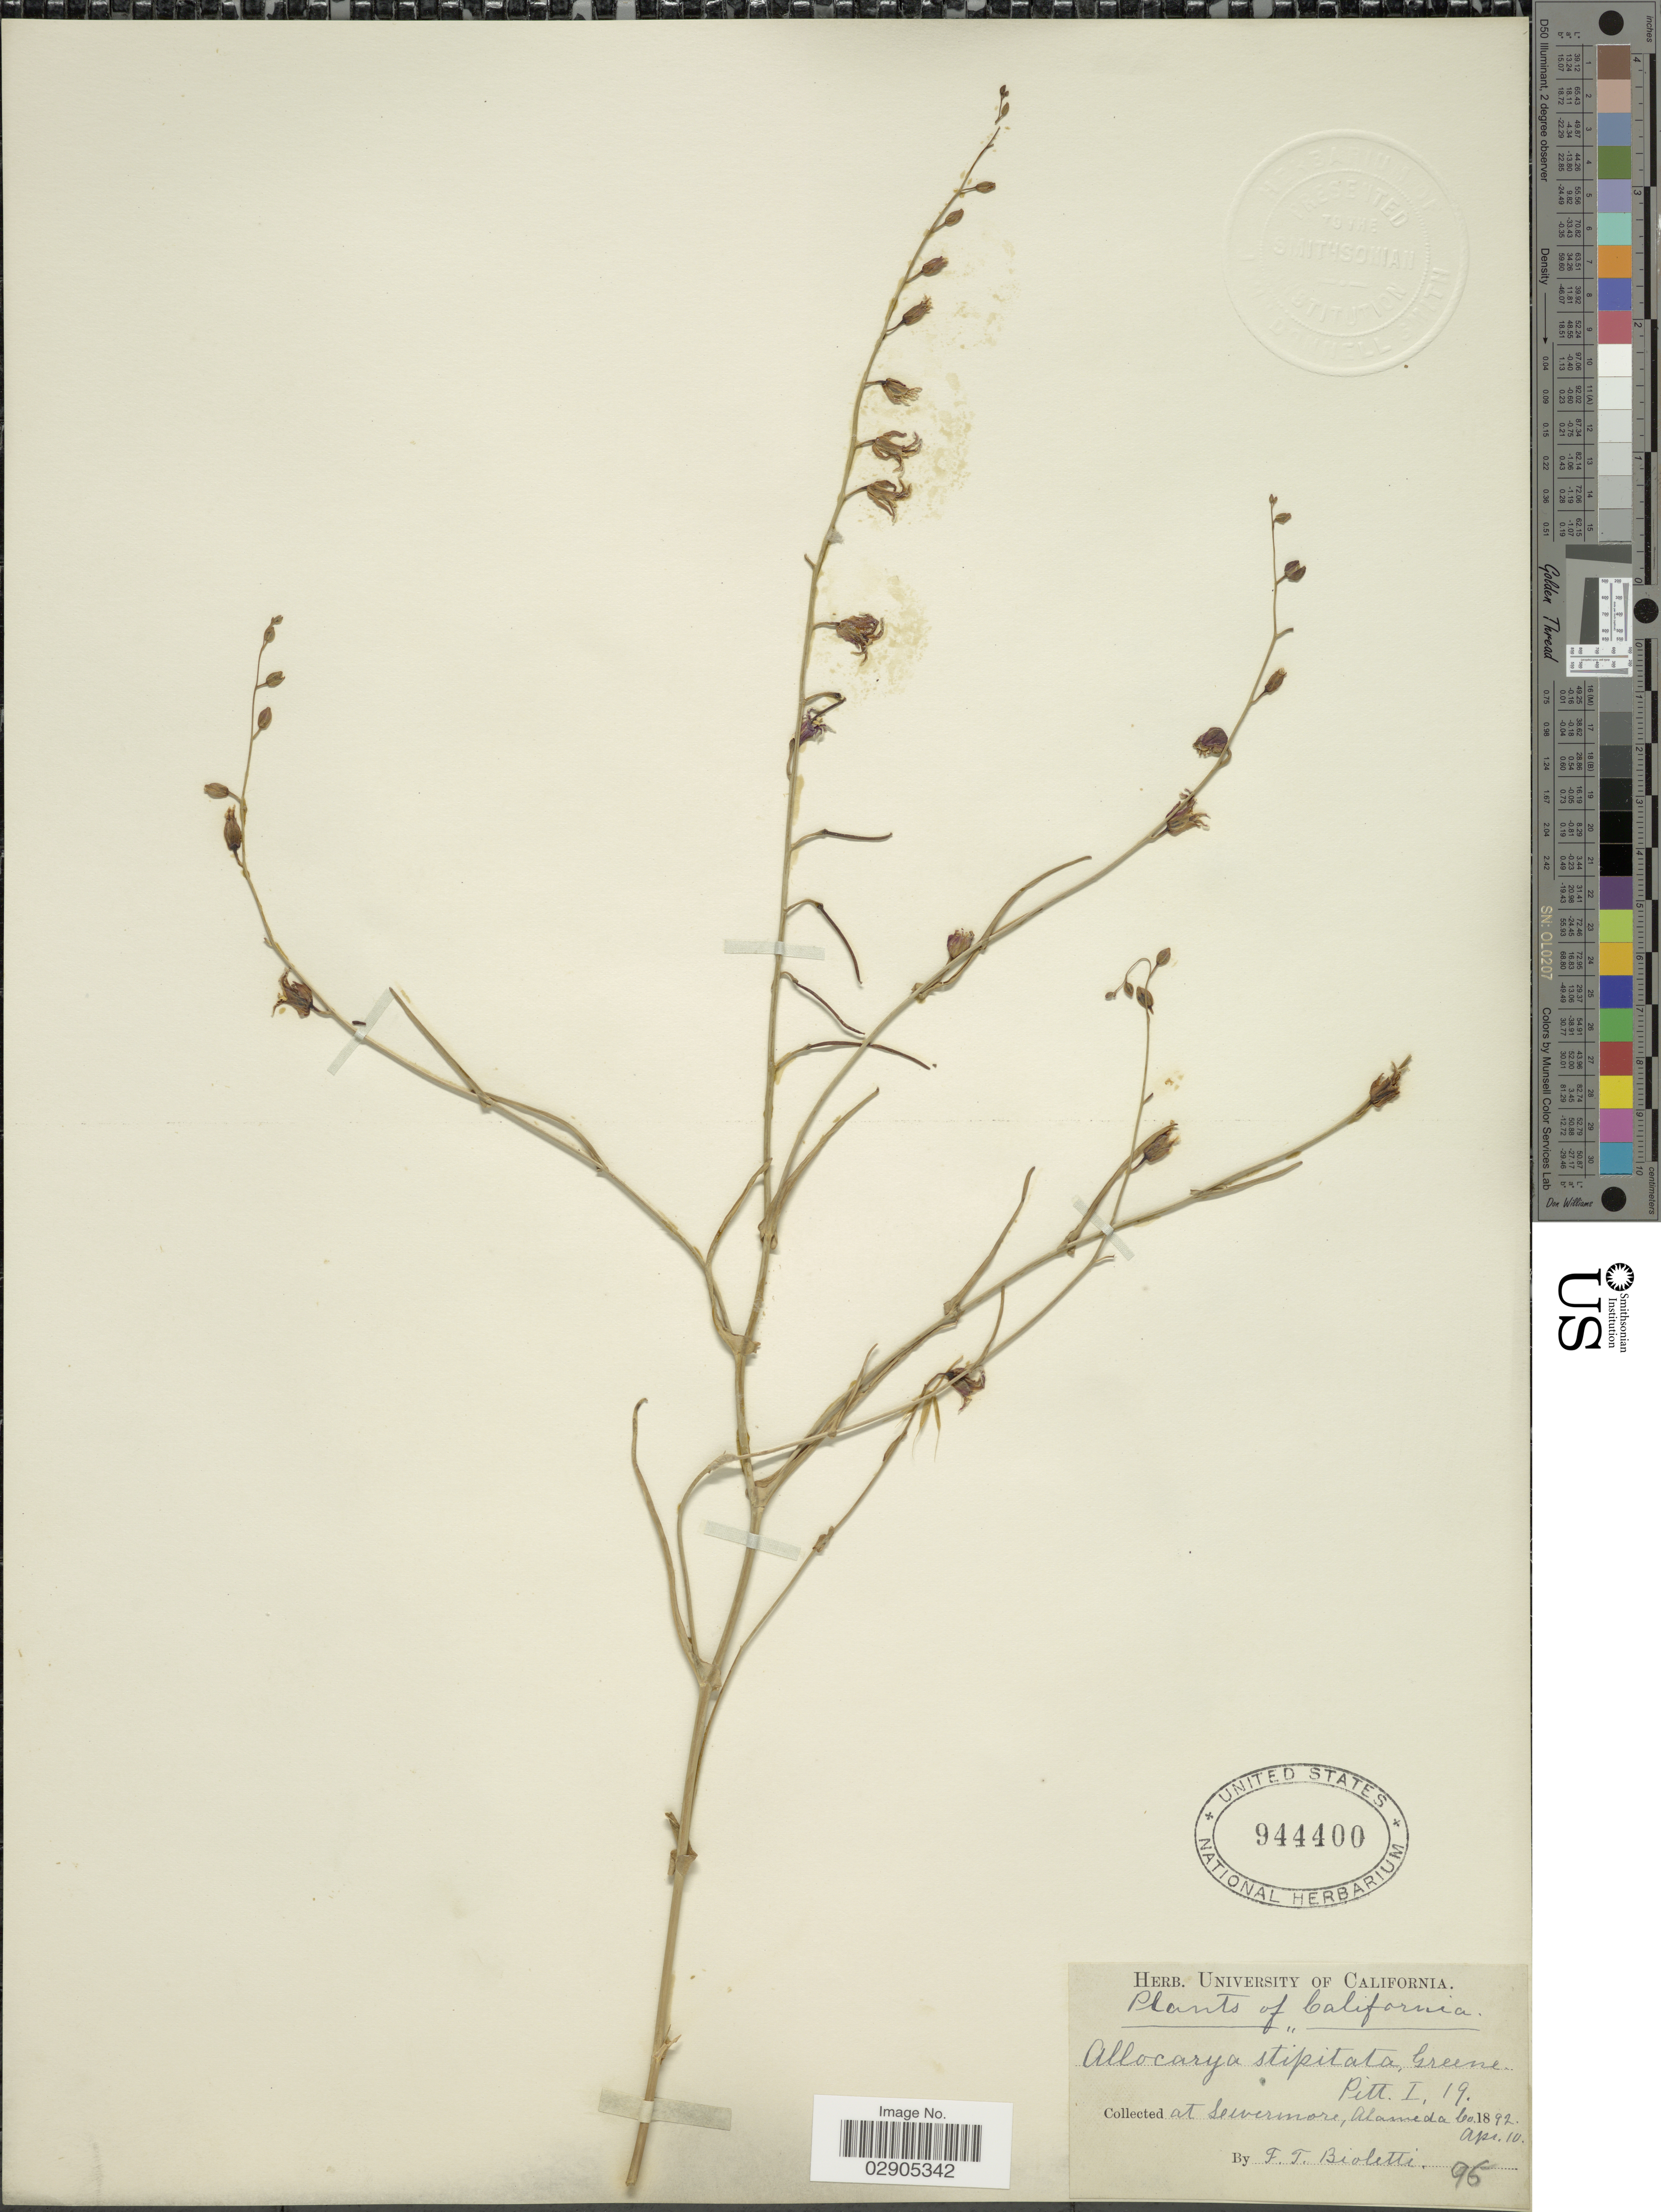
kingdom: Plantae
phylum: Tracheophyta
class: Magnoliopsida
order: Boraginales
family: Boraginaceae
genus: Allocarya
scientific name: Allocarya stipitata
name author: Greene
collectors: F. T. Bioletti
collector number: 96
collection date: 1892-04-10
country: United States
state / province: California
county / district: Alameda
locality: At Sewermore, Alameda Co.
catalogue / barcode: US 944400